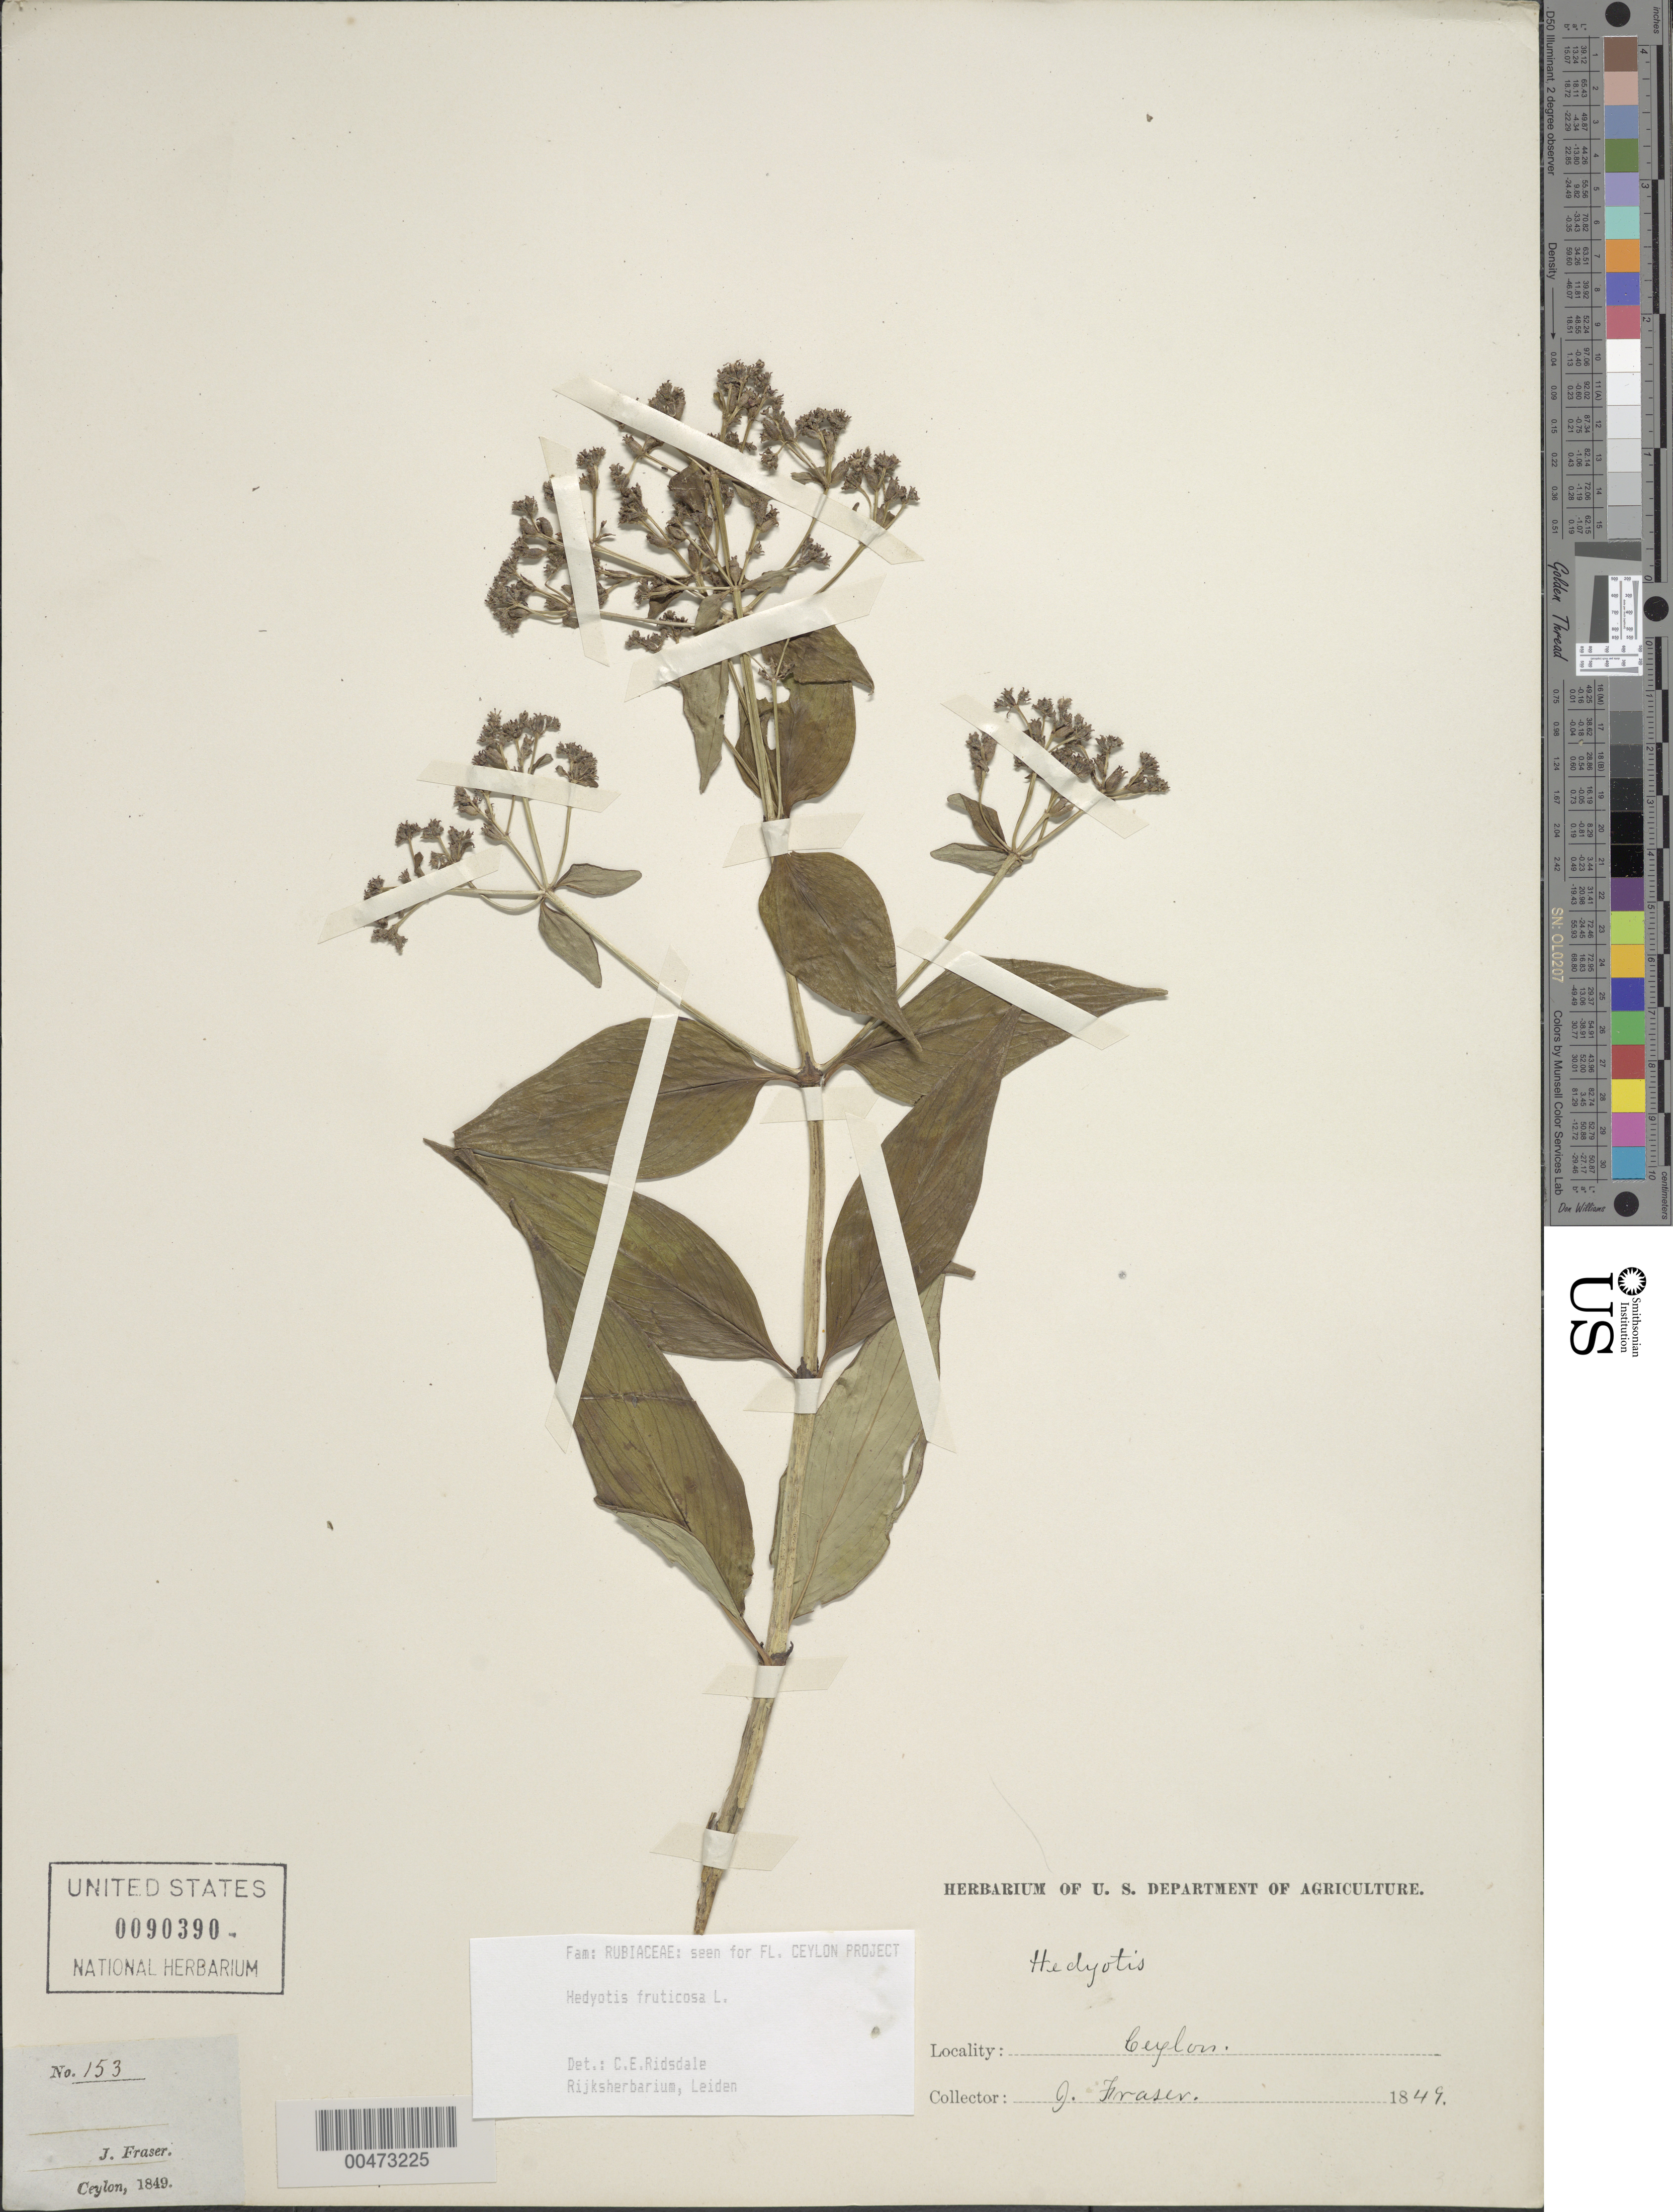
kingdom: Plantae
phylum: Tracheophyta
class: Magnoliopsida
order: Gentianales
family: Rubiaceae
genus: Hedyotis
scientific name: Hedyotis fruticosa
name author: L.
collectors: J. Fraser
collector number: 153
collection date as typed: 1849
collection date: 1849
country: Sri Lanka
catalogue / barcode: US 90390